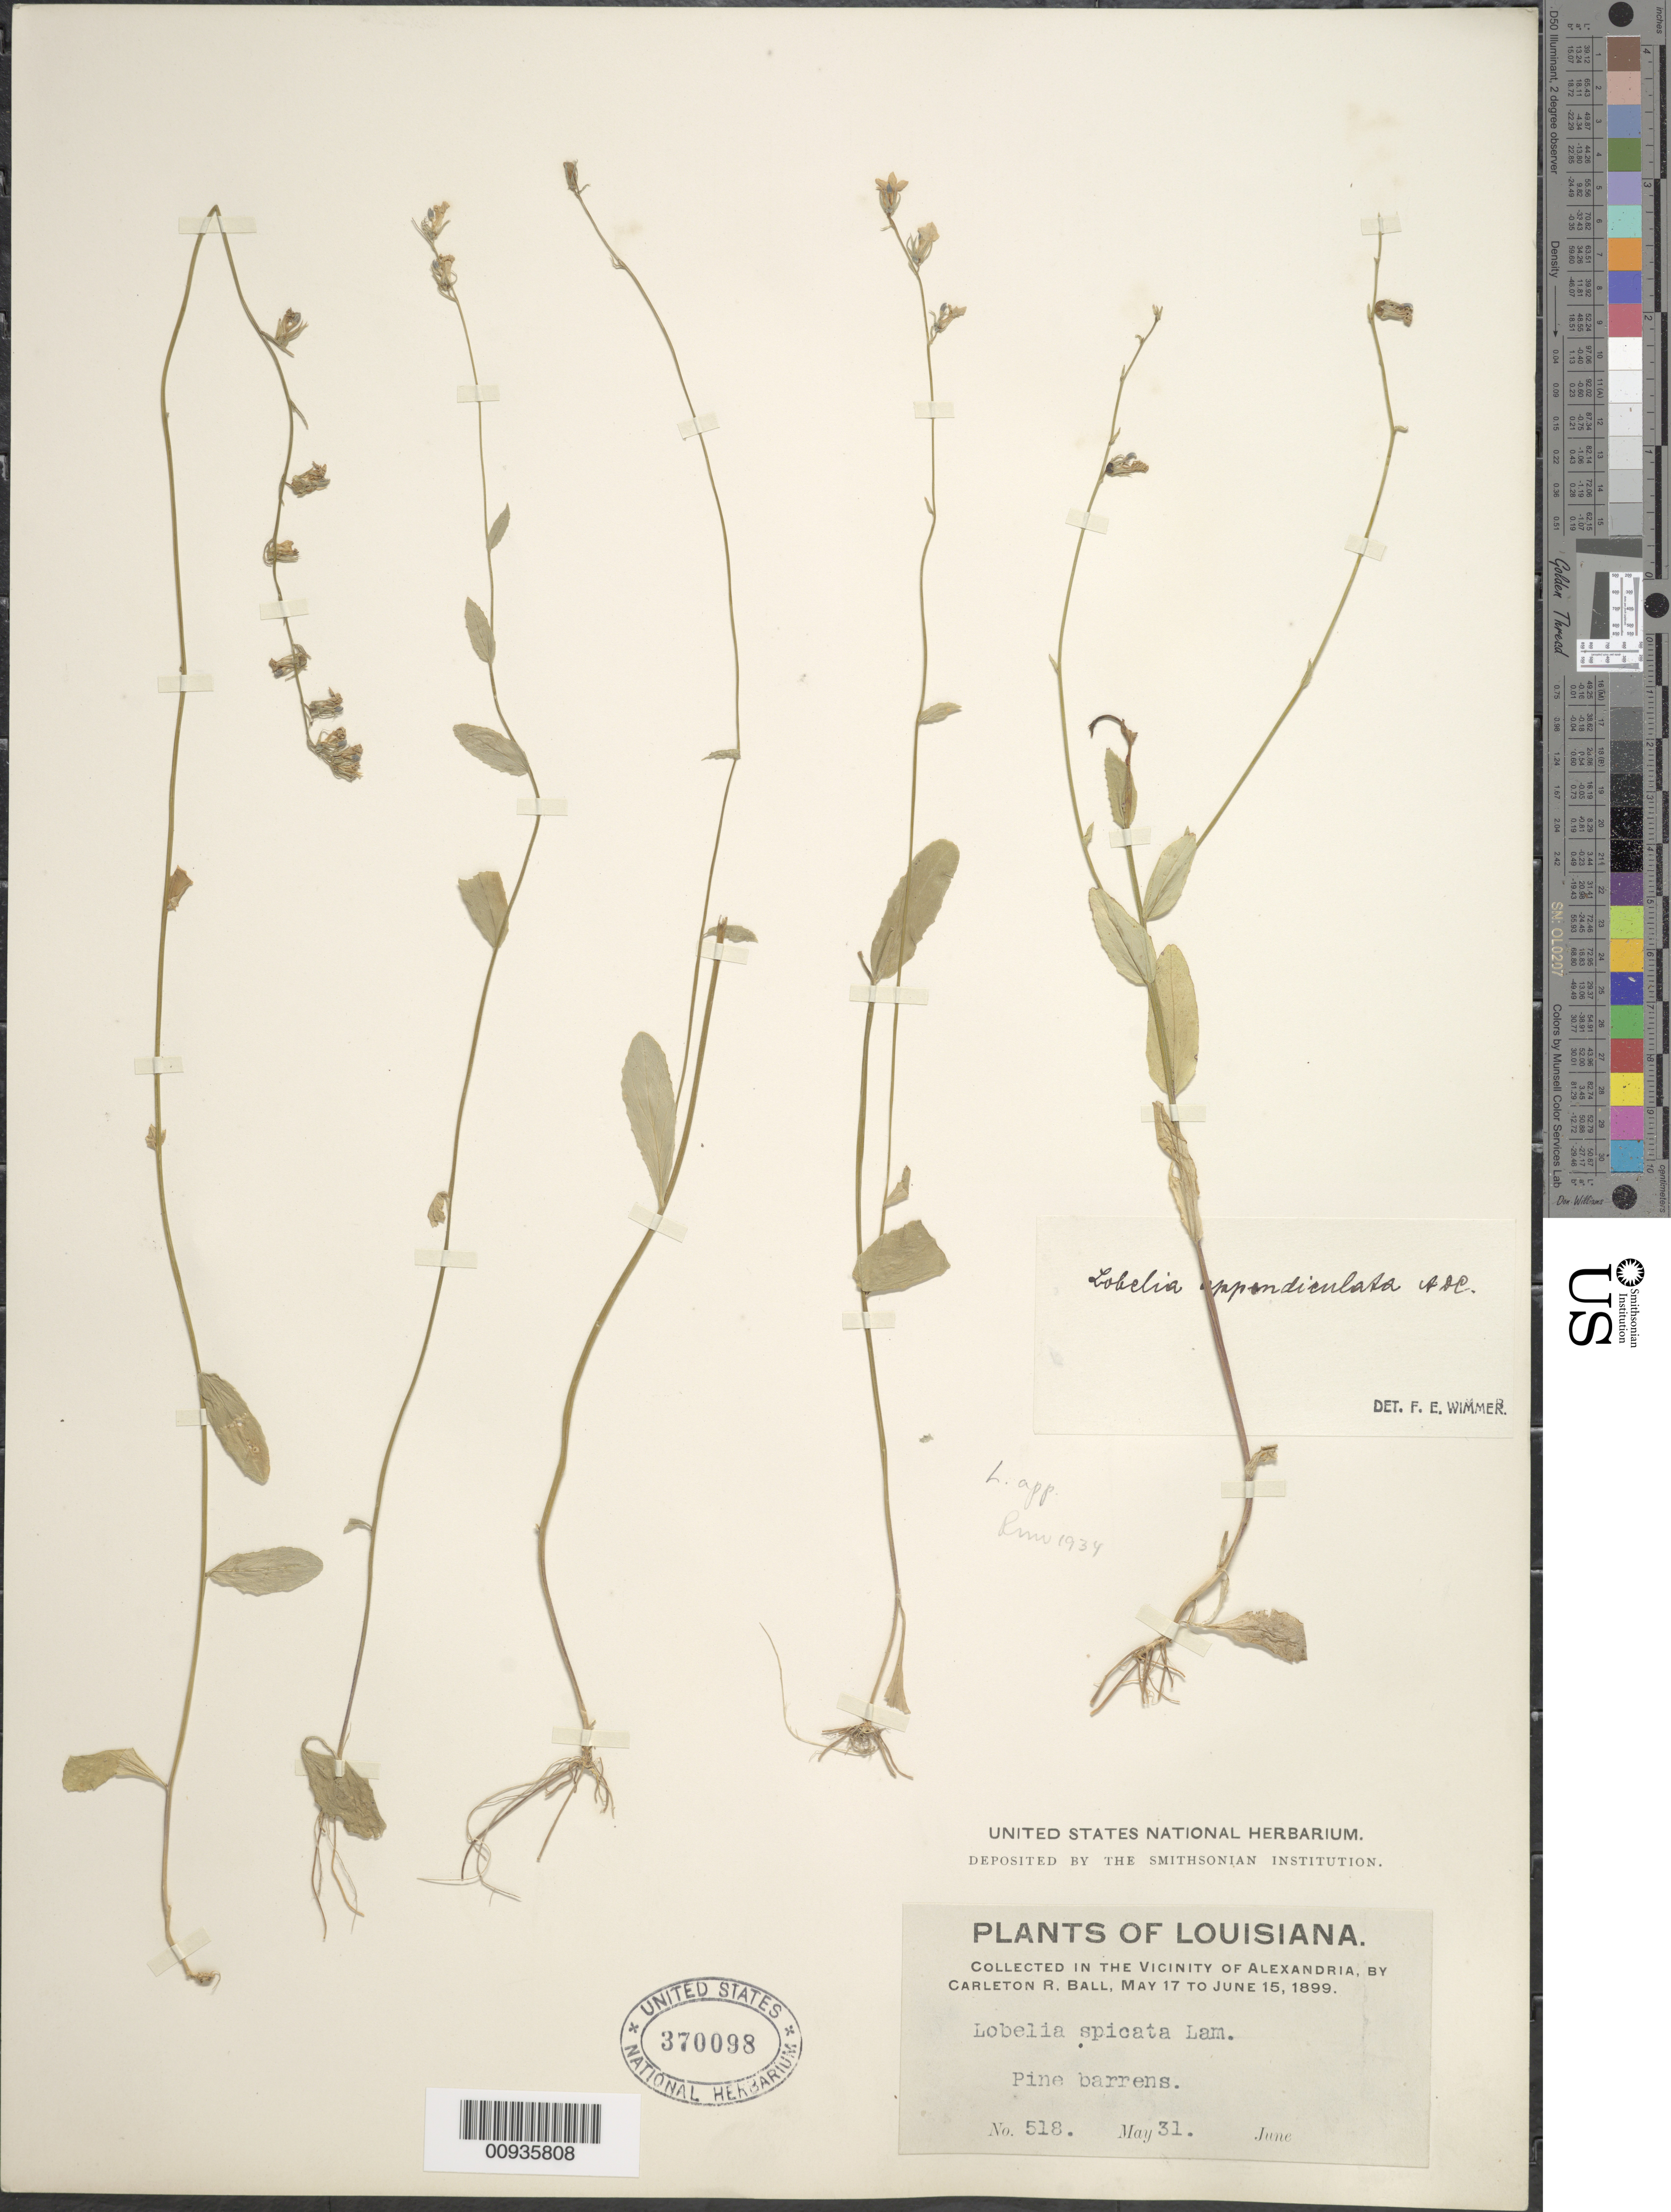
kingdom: Plantae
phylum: Tracheophyta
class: Magnoliopsida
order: Asterales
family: Campanulaceae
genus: Lobelia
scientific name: Lobelia appendiculata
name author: A. DC.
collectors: C. R. Ball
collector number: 518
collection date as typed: May 31, 1899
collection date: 1899-05-31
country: United States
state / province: Louisiana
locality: Vicinity of Alexandria.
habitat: pine barrens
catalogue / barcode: US 370098